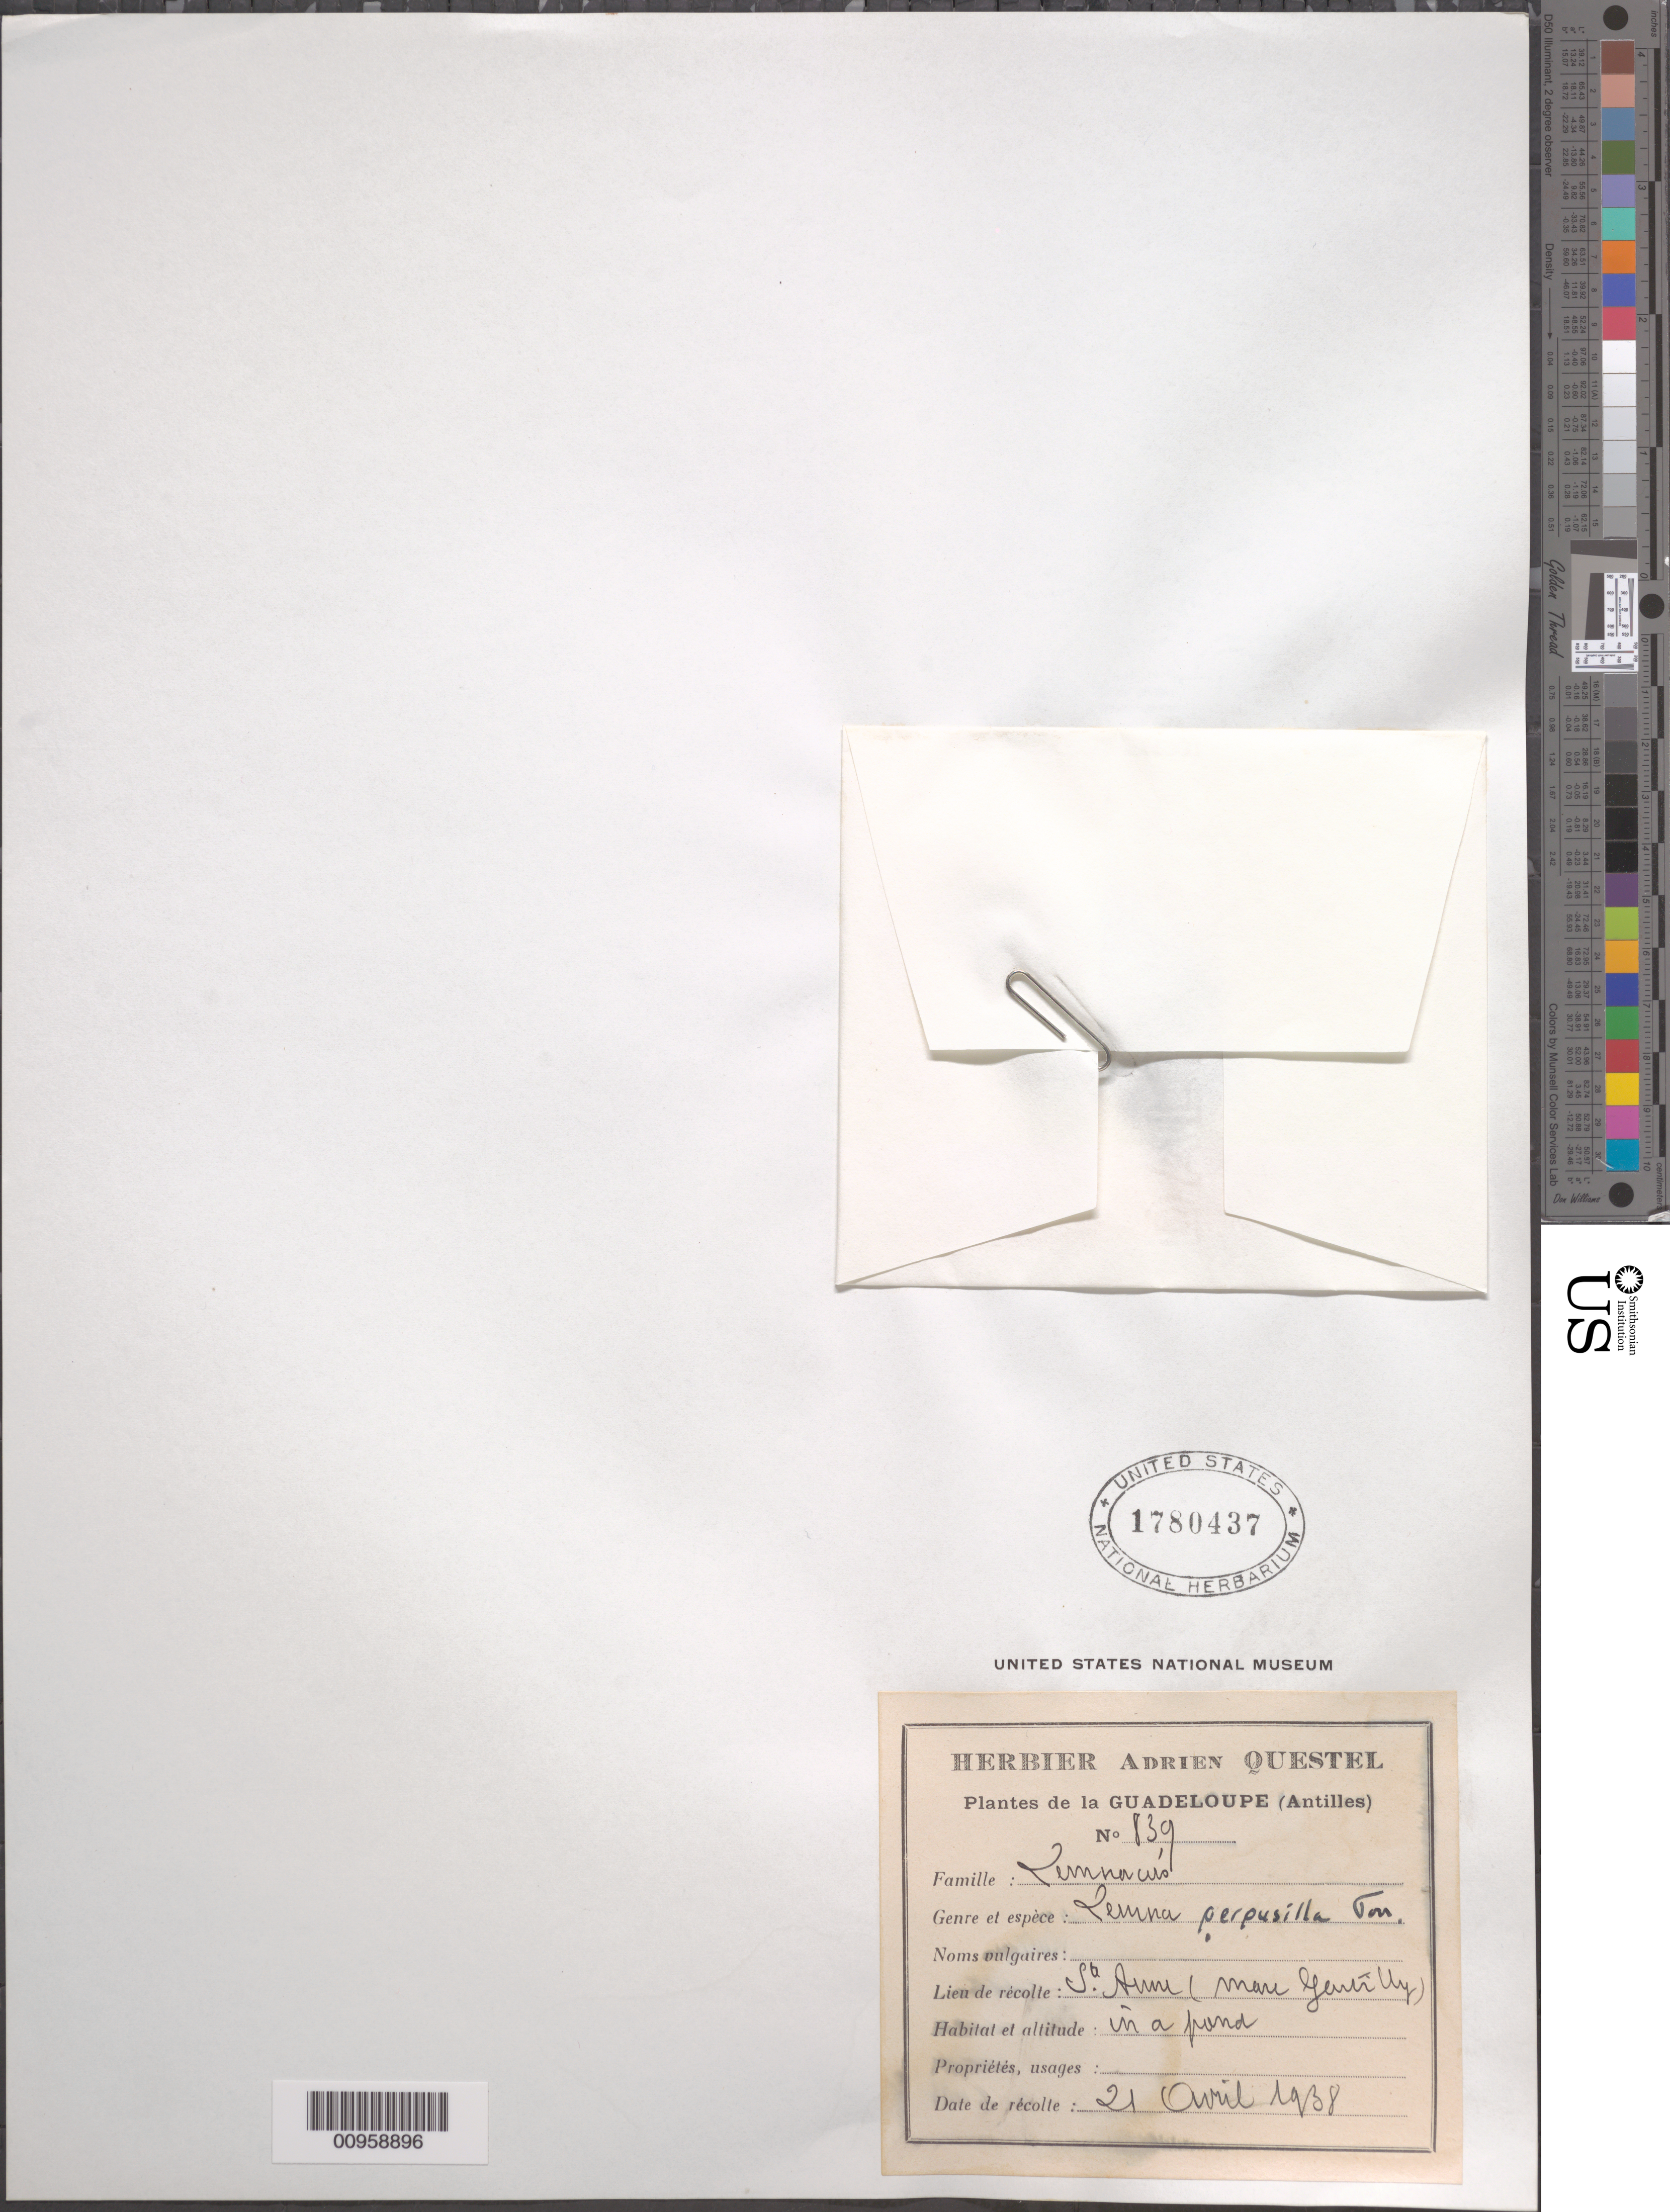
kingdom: Plantae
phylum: Tracheophyta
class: Liliopsida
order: Alismatales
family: Araceae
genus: Lemna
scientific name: Lemna aequinoctialis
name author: Welw.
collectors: A. Questel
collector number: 839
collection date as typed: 21 Apr 1938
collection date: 1938-04-21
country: Guadeloupe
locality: St. Anne (Mare "Gareílly")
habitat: In a pond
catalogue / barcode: US 1780437